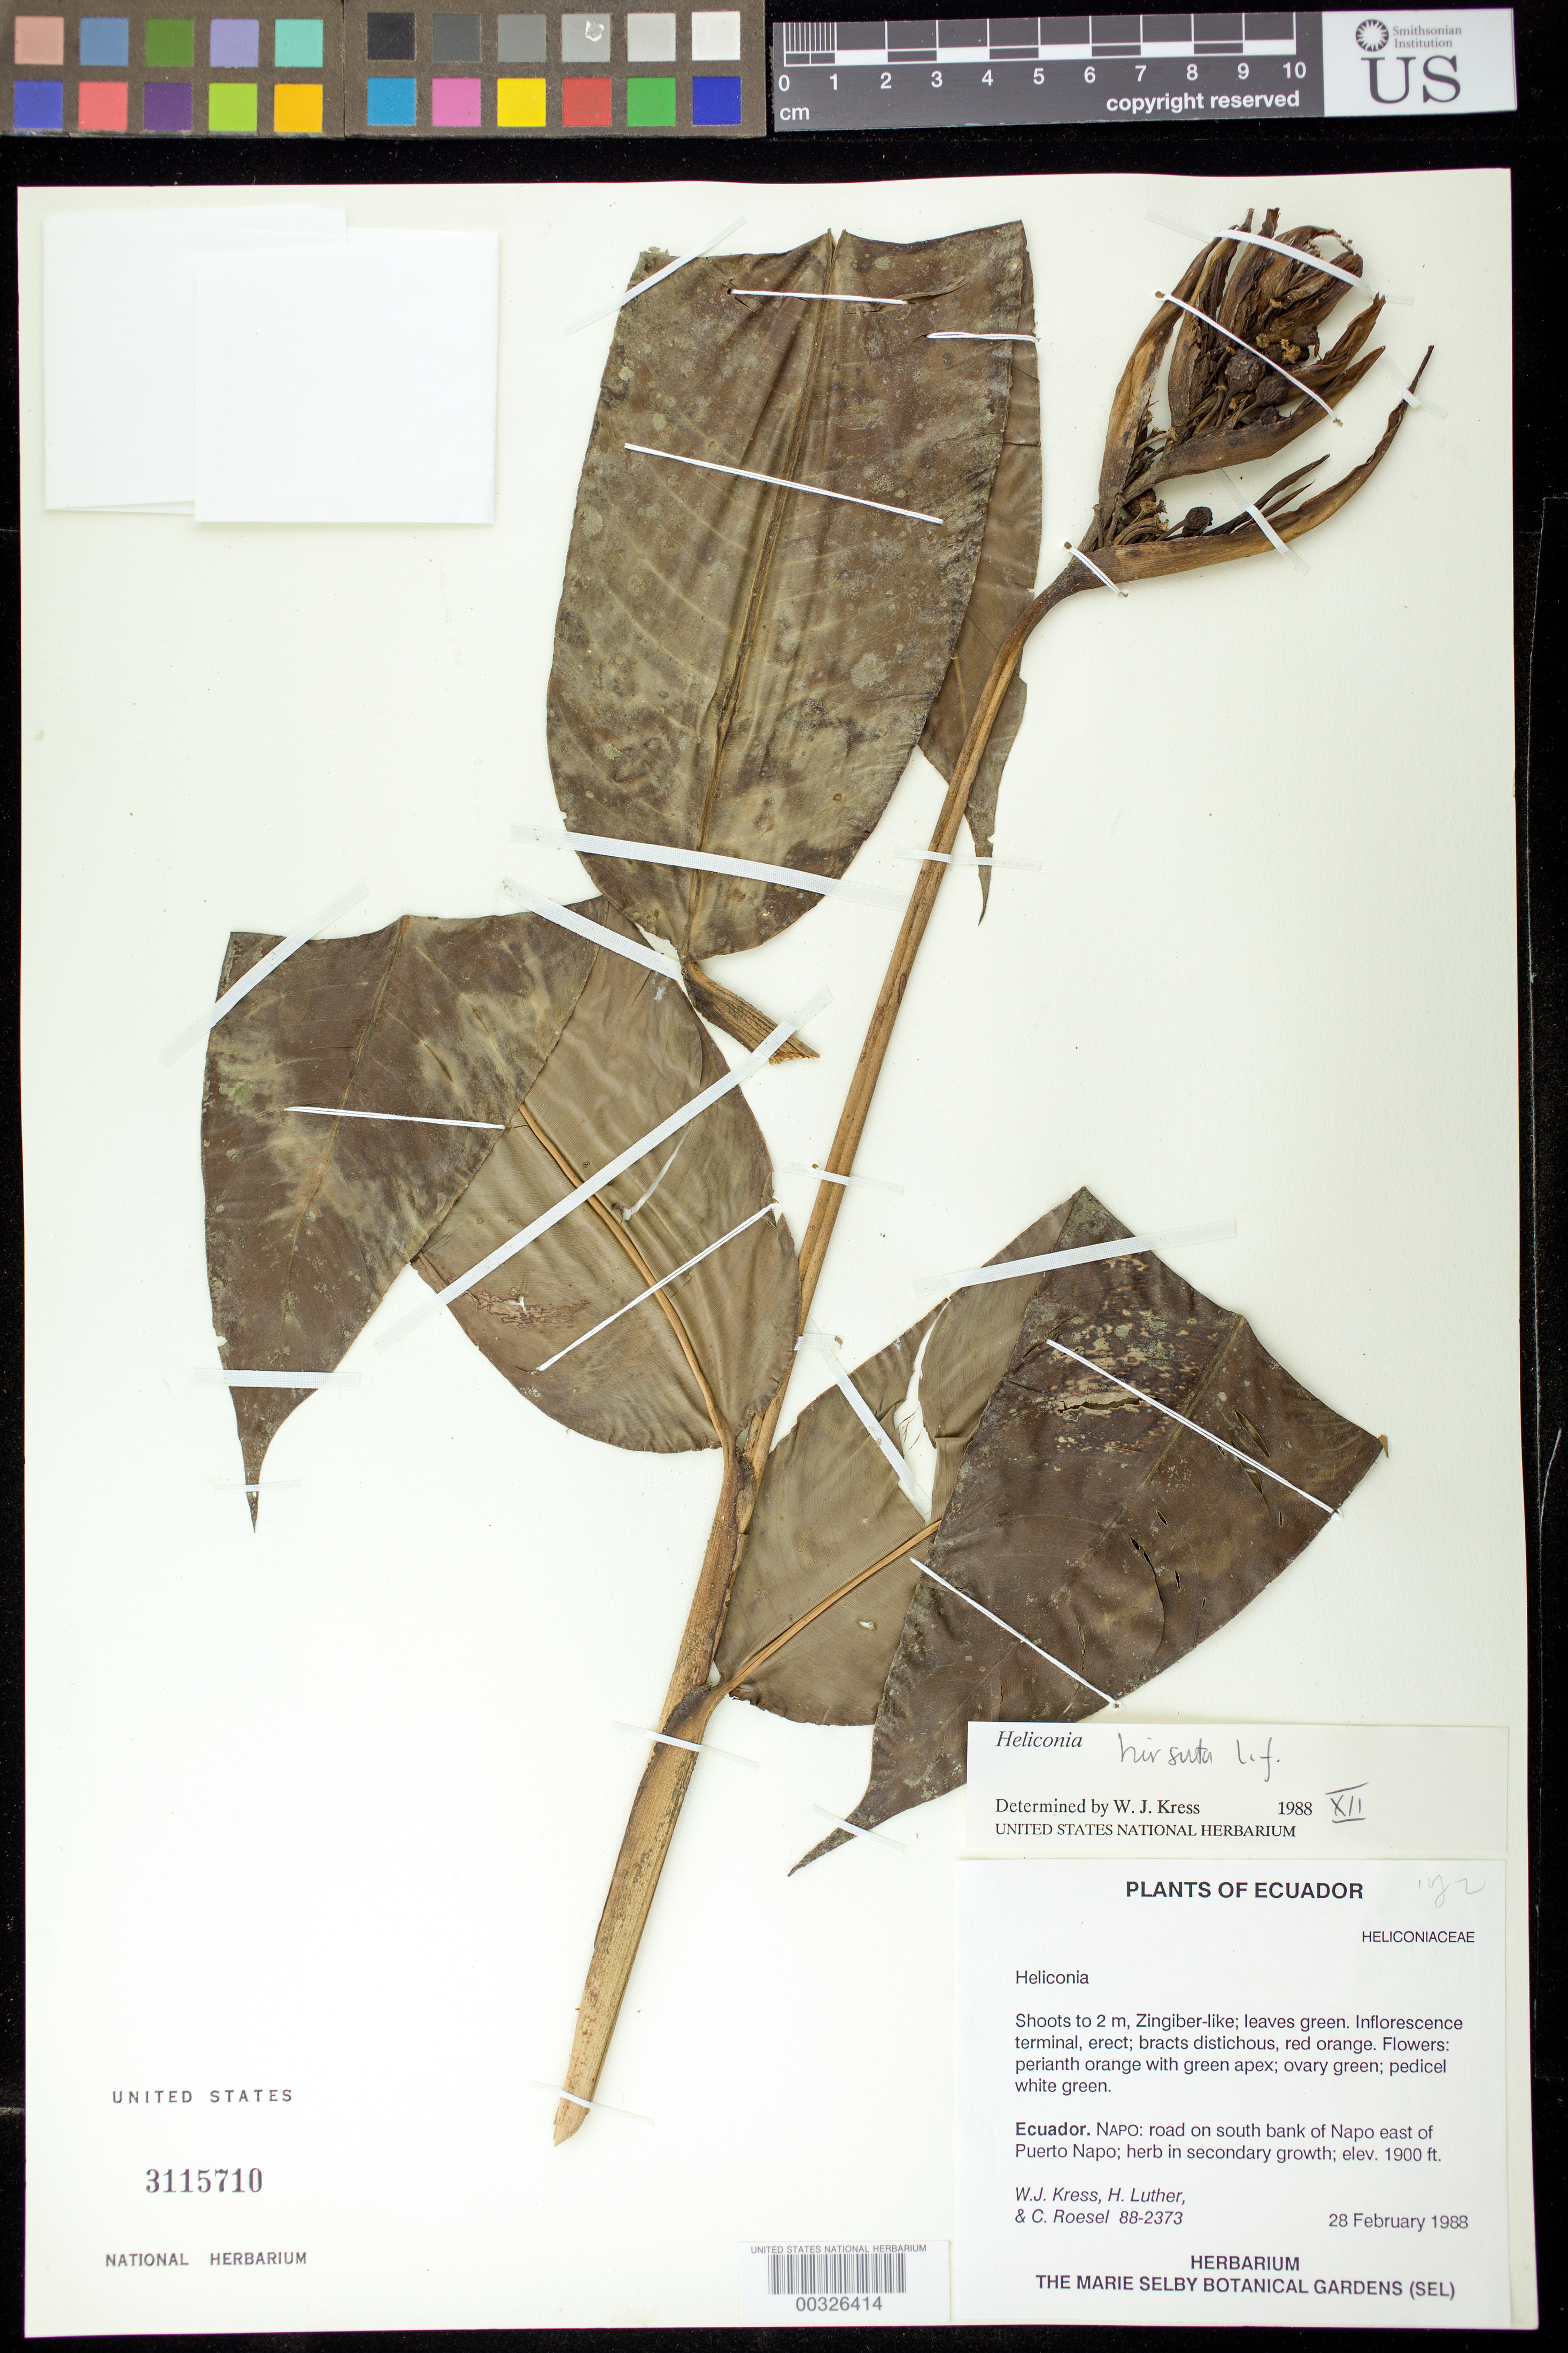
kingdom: Plantae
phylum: Tracheophyta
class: Liliopsida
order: Zingiberales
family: Heliconiaceae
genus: Heliconia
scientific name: Heliconia hirsuta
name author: L. f.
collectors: W. J. Kress, Harry E. Luther & C. S. Roesel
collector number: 88-2373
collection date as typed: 28 Feb 1988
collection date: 1988-02-28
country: Ecuador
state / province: Napo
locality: Road on s bank of Napo E of Puerto Napo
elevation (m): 579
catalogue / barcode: US 3115710